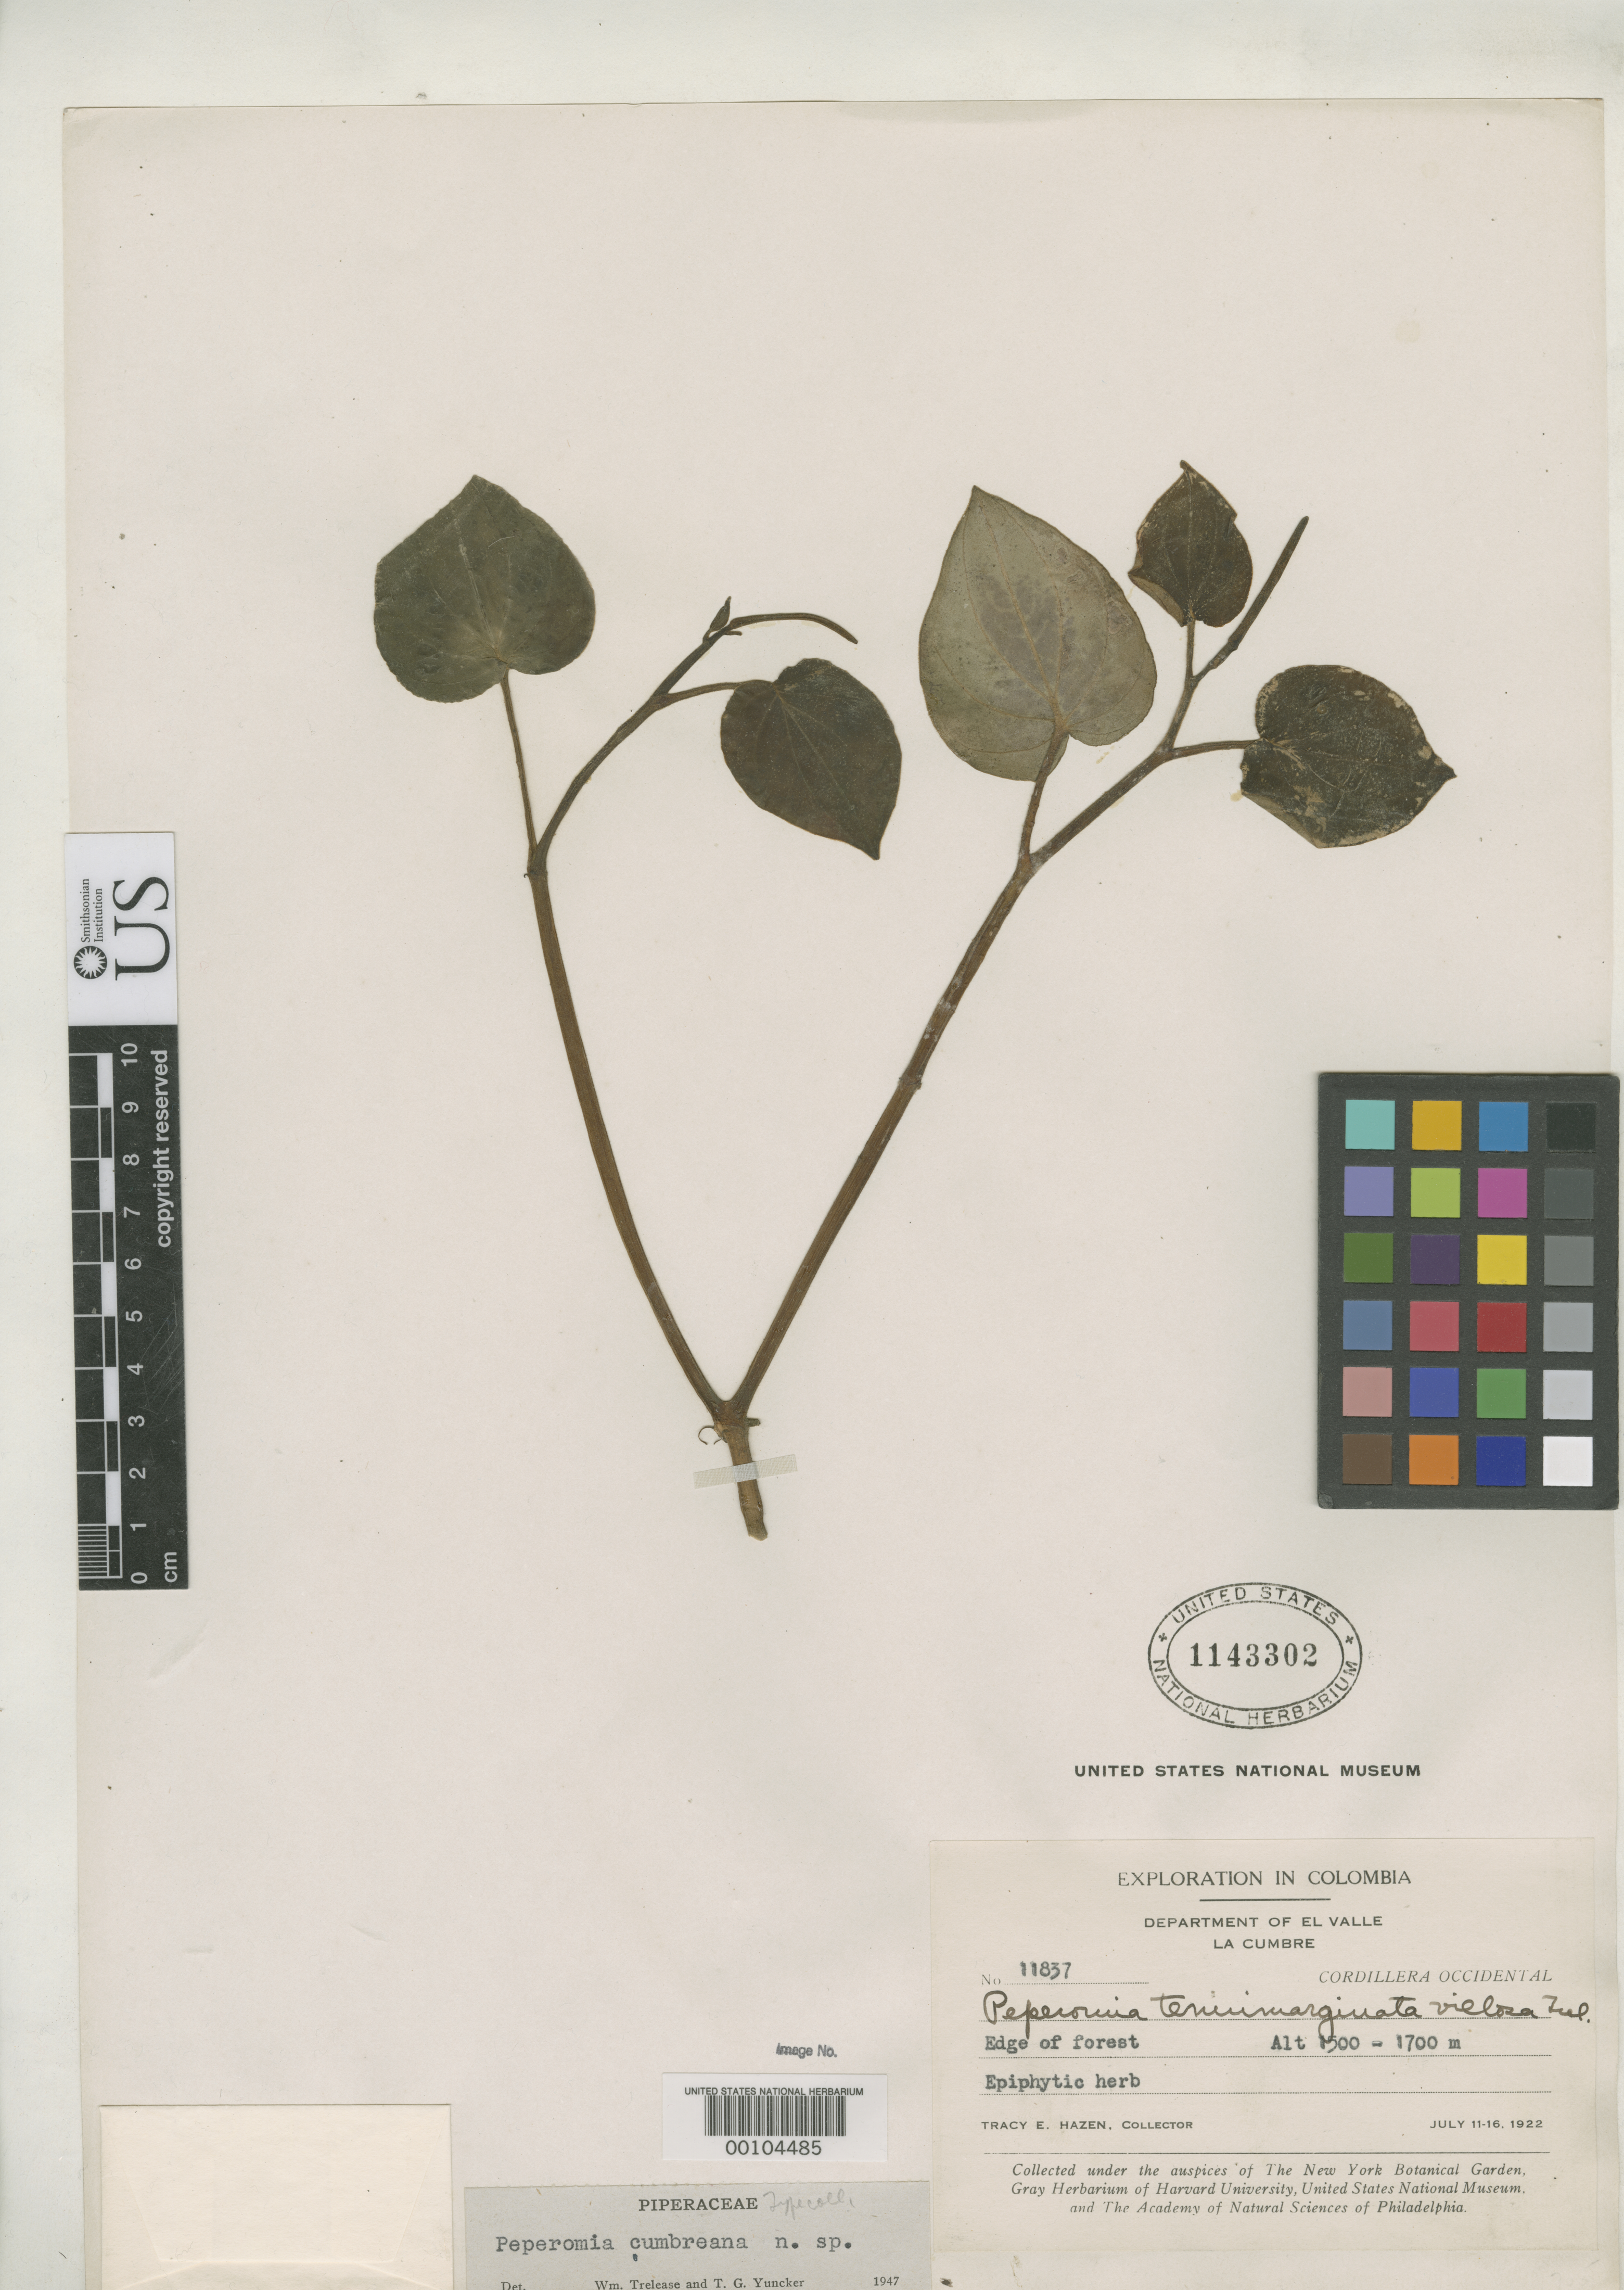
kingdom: Plantae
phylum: Tracheophyta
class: Magnoliopsida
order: Piperales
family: Piperaceae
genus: Peperomia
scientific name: Peperomia cumbreana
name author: Trel. & Yunck.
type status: Isotype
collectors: T. E. Hazen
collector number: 11837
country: Colombia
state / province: Valle del Cauca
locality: Cordillera Occidental, La Cumbe.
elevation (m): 1500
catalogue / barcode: US 1143302